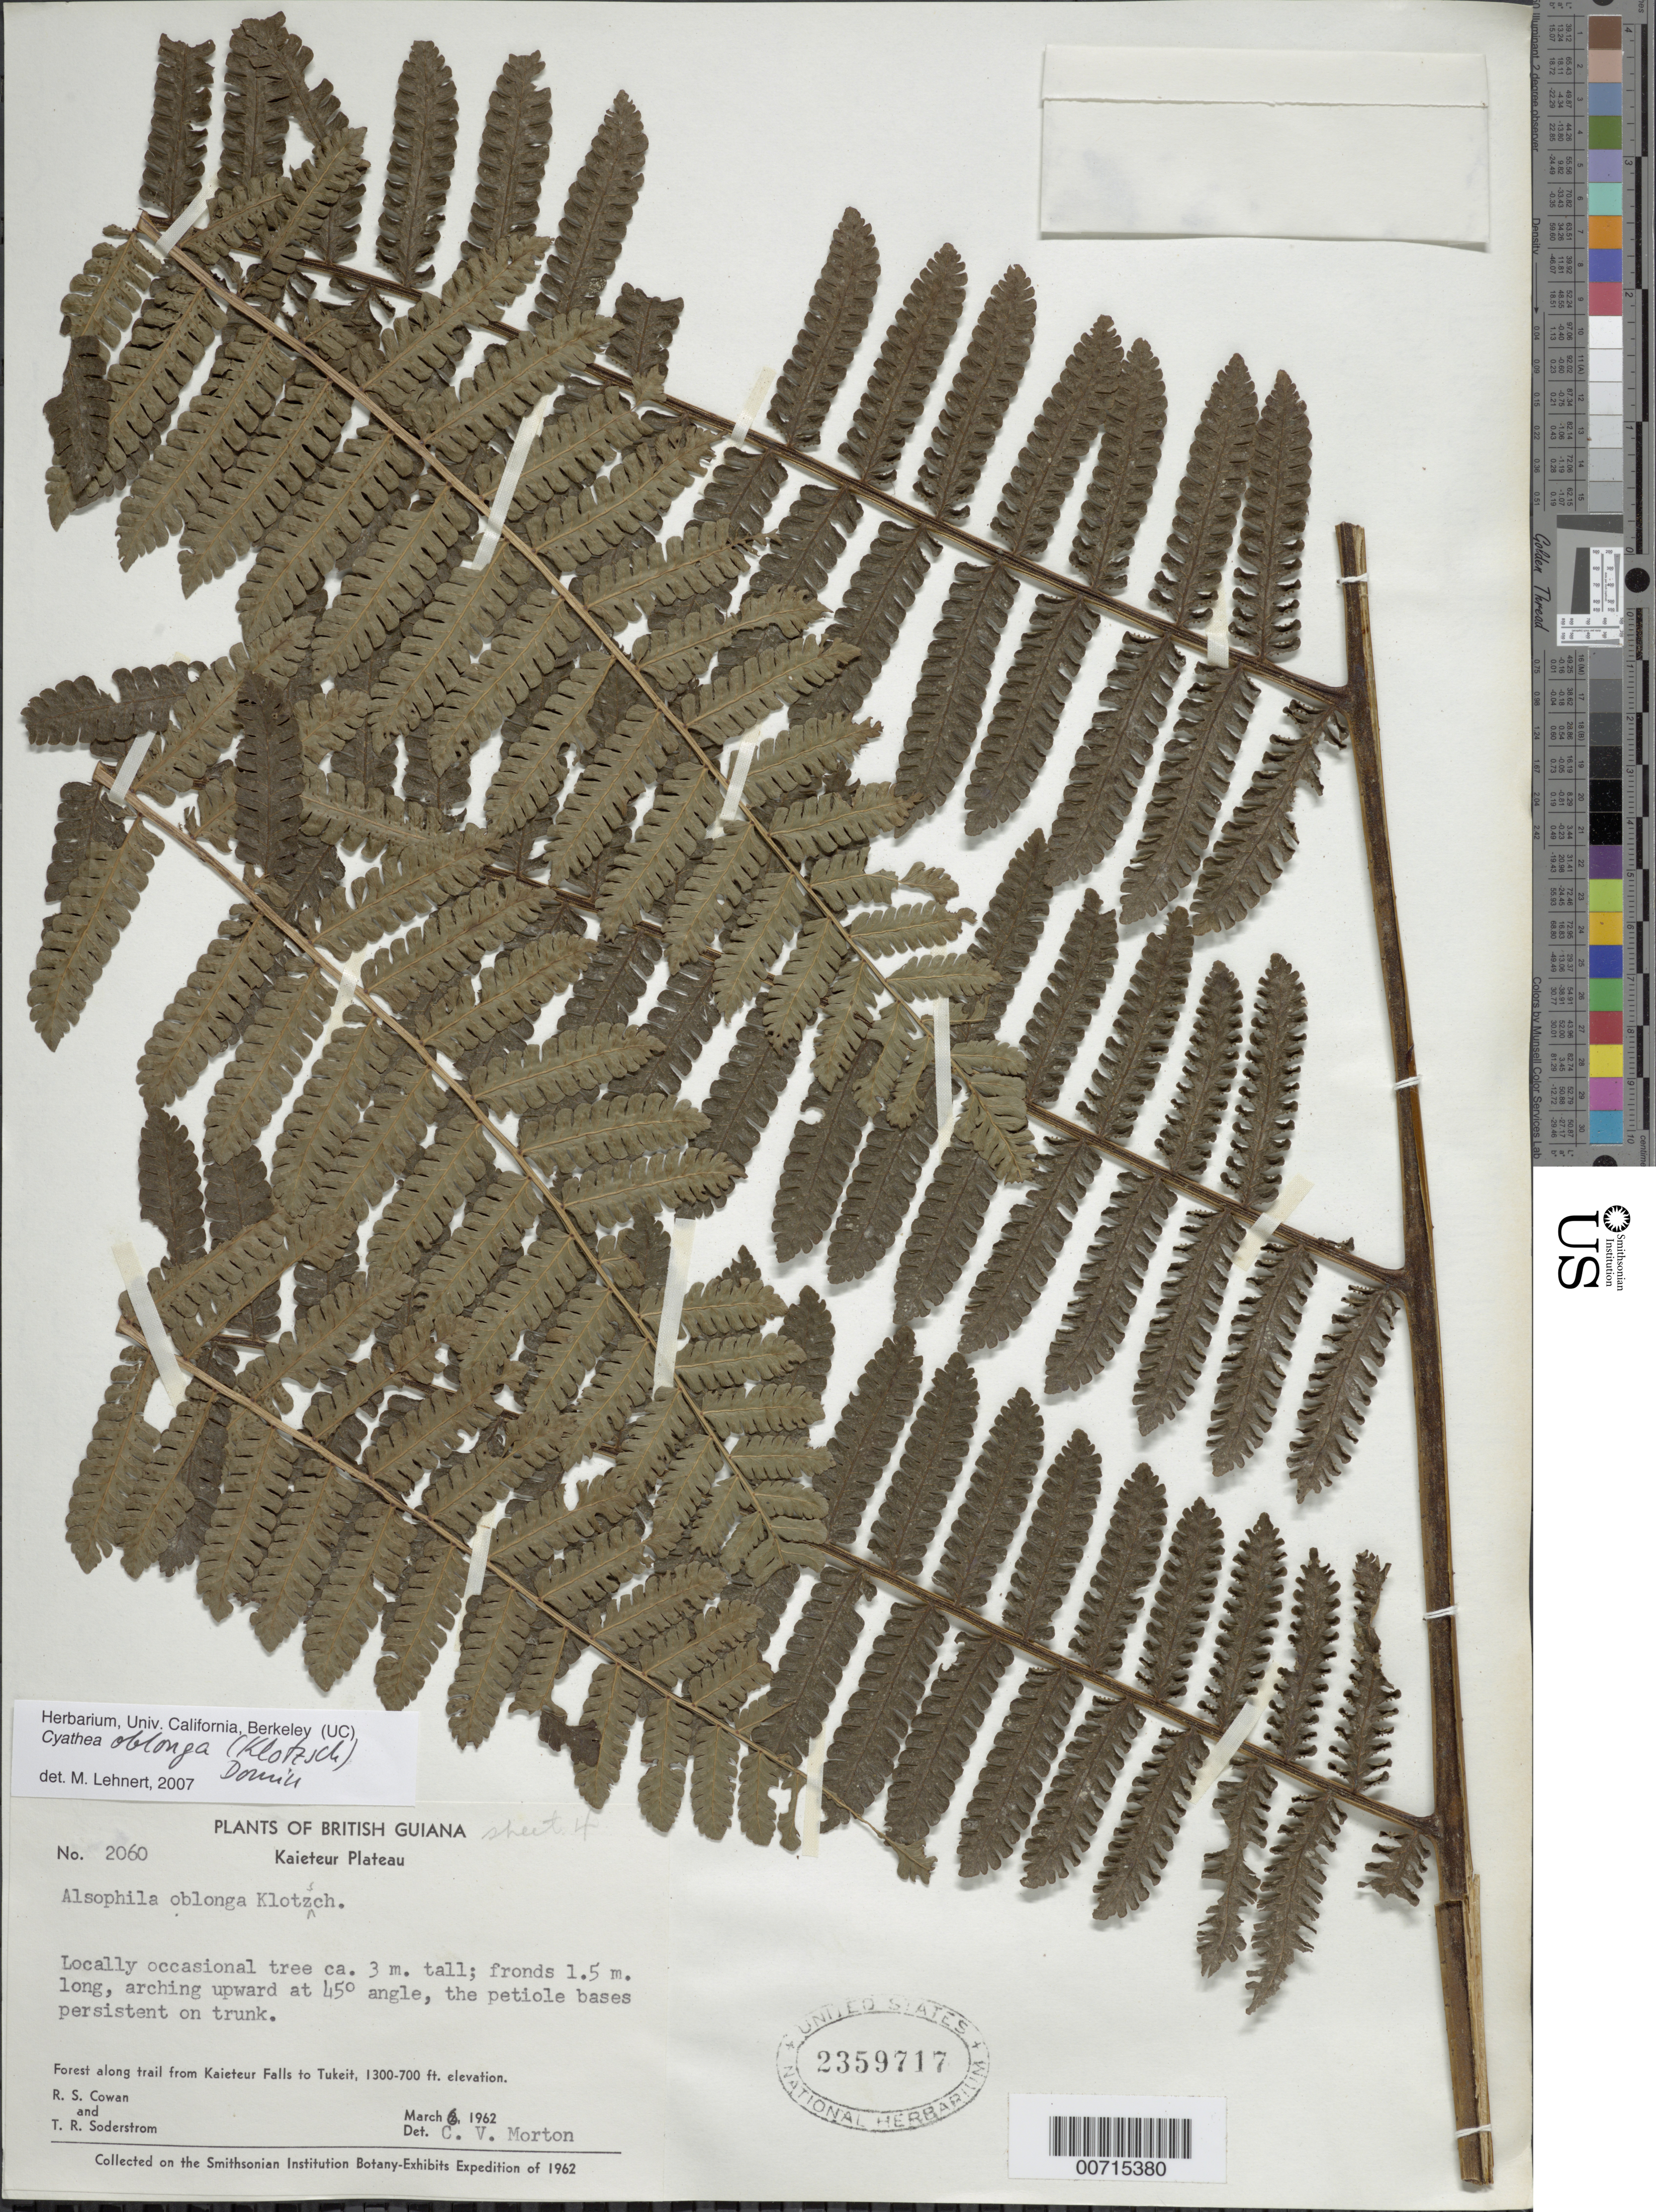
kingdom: Plantae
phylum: Tracheophyta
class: Polypodiopsida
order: Cyatheales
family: Cyatheaceae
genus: Cyathea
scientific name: Cyathea oblonga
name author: (Klotzsch) Domin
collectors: R. S. Cowan & T. R. Soderstrom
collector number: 2060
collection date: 1962-03-06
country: Guyana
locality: British Guiana, Kaieteur Plateau, Forest along trail from Kaieteur Falls to Tukeit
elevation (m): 213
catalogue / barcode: US 2359717